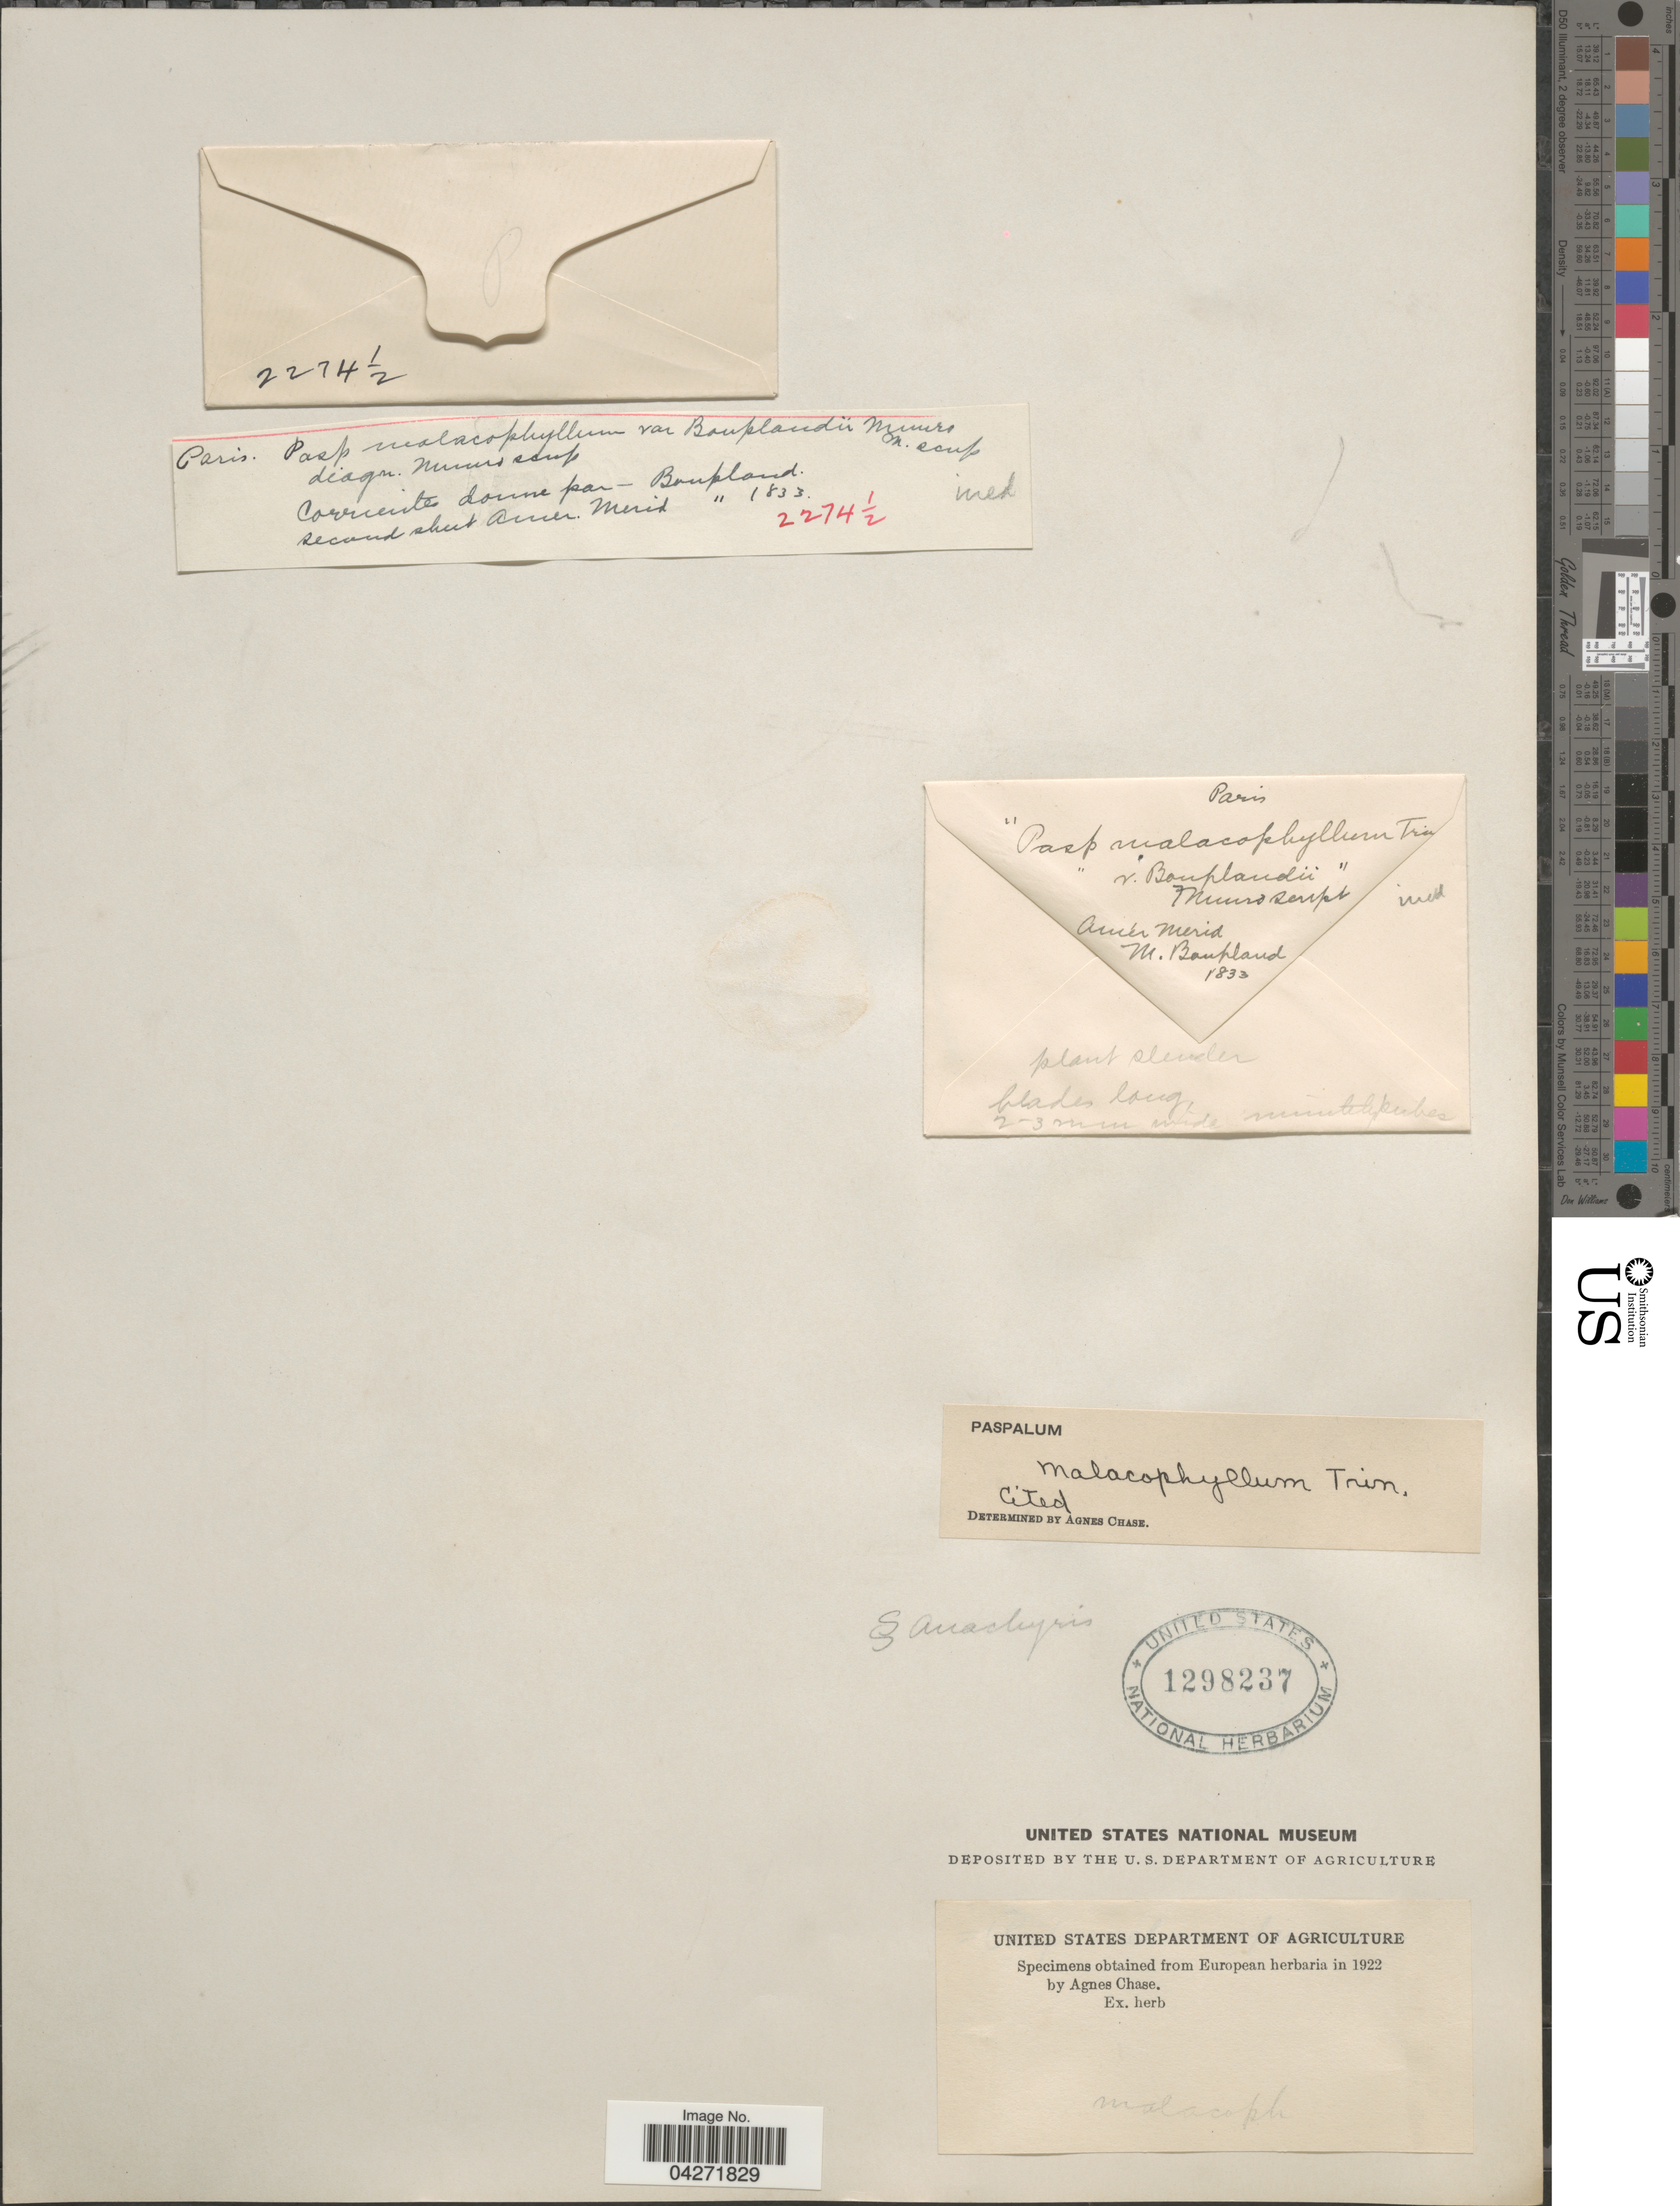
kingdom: Plantae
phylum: Tracheophyta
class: Liliopsida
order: Poales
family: Poaceae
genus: Paspalum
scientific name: Paspalum malacophyllum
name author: Trin.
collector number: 2274 1/2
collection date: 1833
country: Argentina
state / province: Corrientes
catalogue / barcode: US 1298237